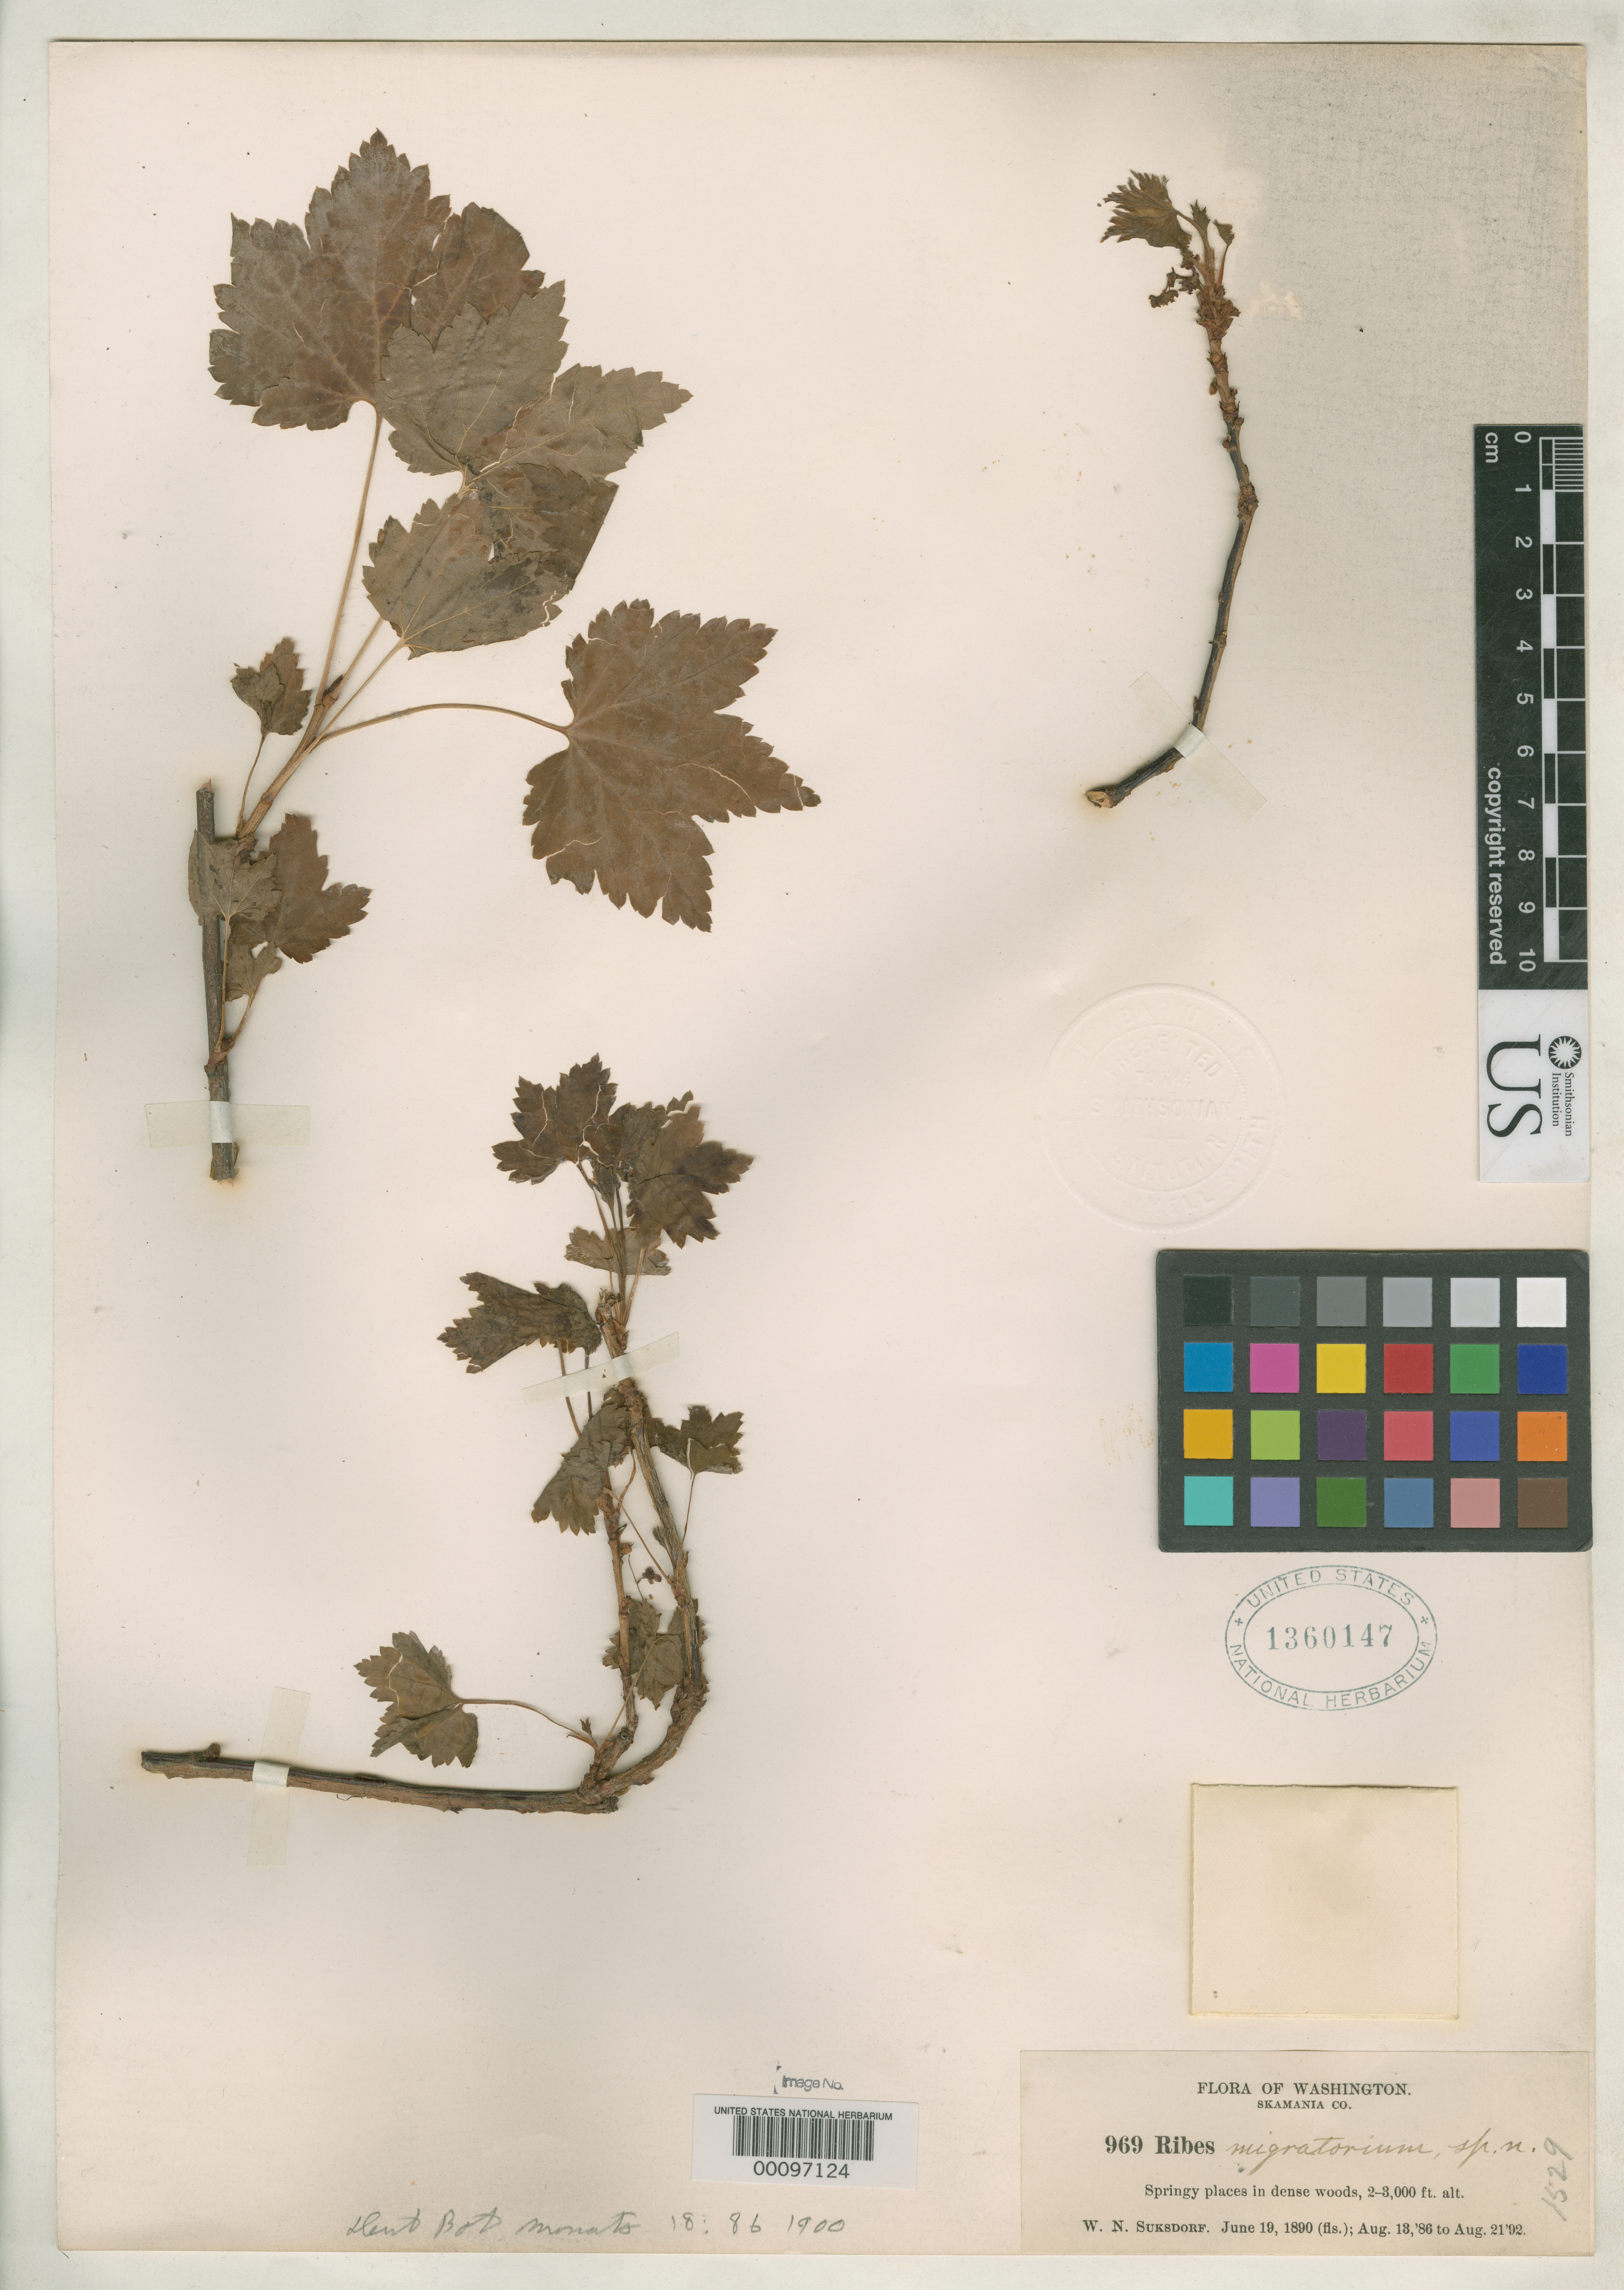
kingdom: Plantae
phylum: Tracheophyta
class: Magnoliopsida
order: Saxifragales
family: Grossulariaceae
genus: Ribes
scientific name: Ribes migratorium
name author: Suksd.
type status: Isotype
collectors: W. N. Suksdorf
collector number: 969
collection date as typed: June 19, 1890 (fls.); Aug. 13, '86 to Aug. 21 '92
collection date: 1890-06-19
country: United States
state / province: Washington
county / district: Skamania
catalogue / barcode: US 1360147